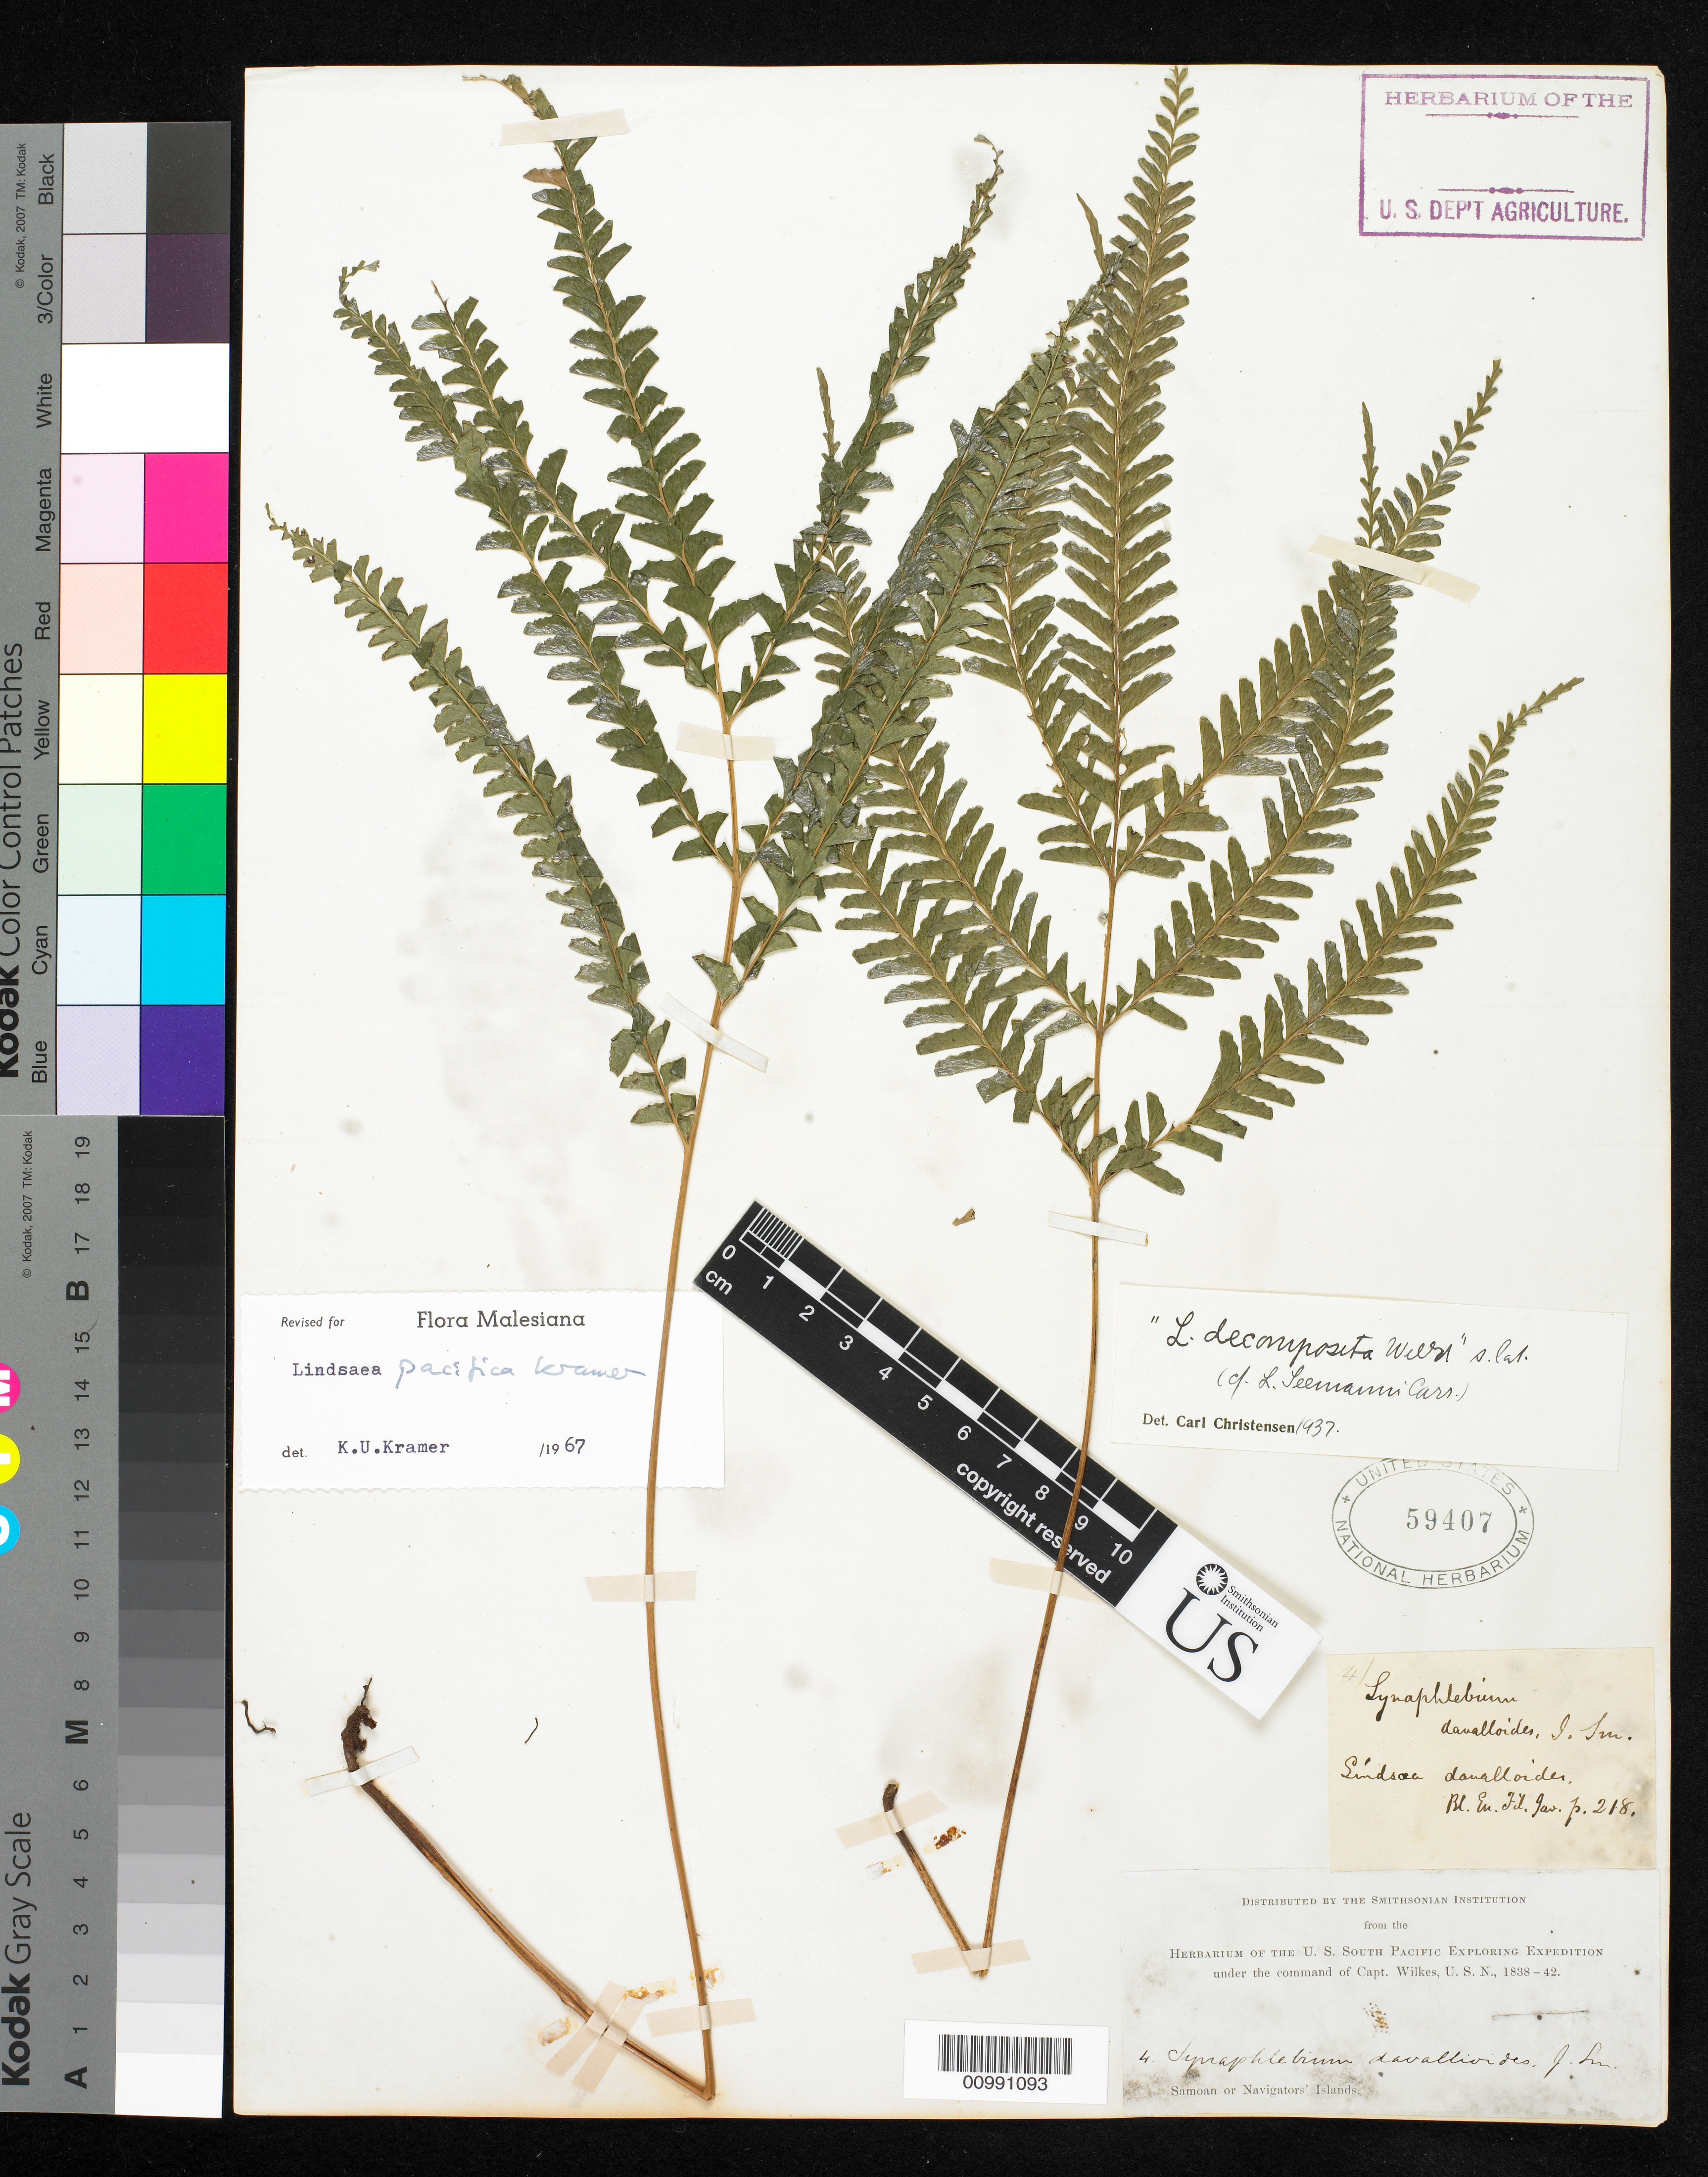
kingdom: Plantae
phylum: Tracheophyta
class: Polypodiopsida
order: Polypodiales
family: Lindsaeaceae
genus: Lindsaea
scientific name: Lindsaea pacifica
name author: K.U. Kramer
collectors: Wilkes Explor. Exped.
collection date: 1838/1842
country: American Samoa / Samoa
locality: Samoan Islands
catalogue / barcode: US 59407